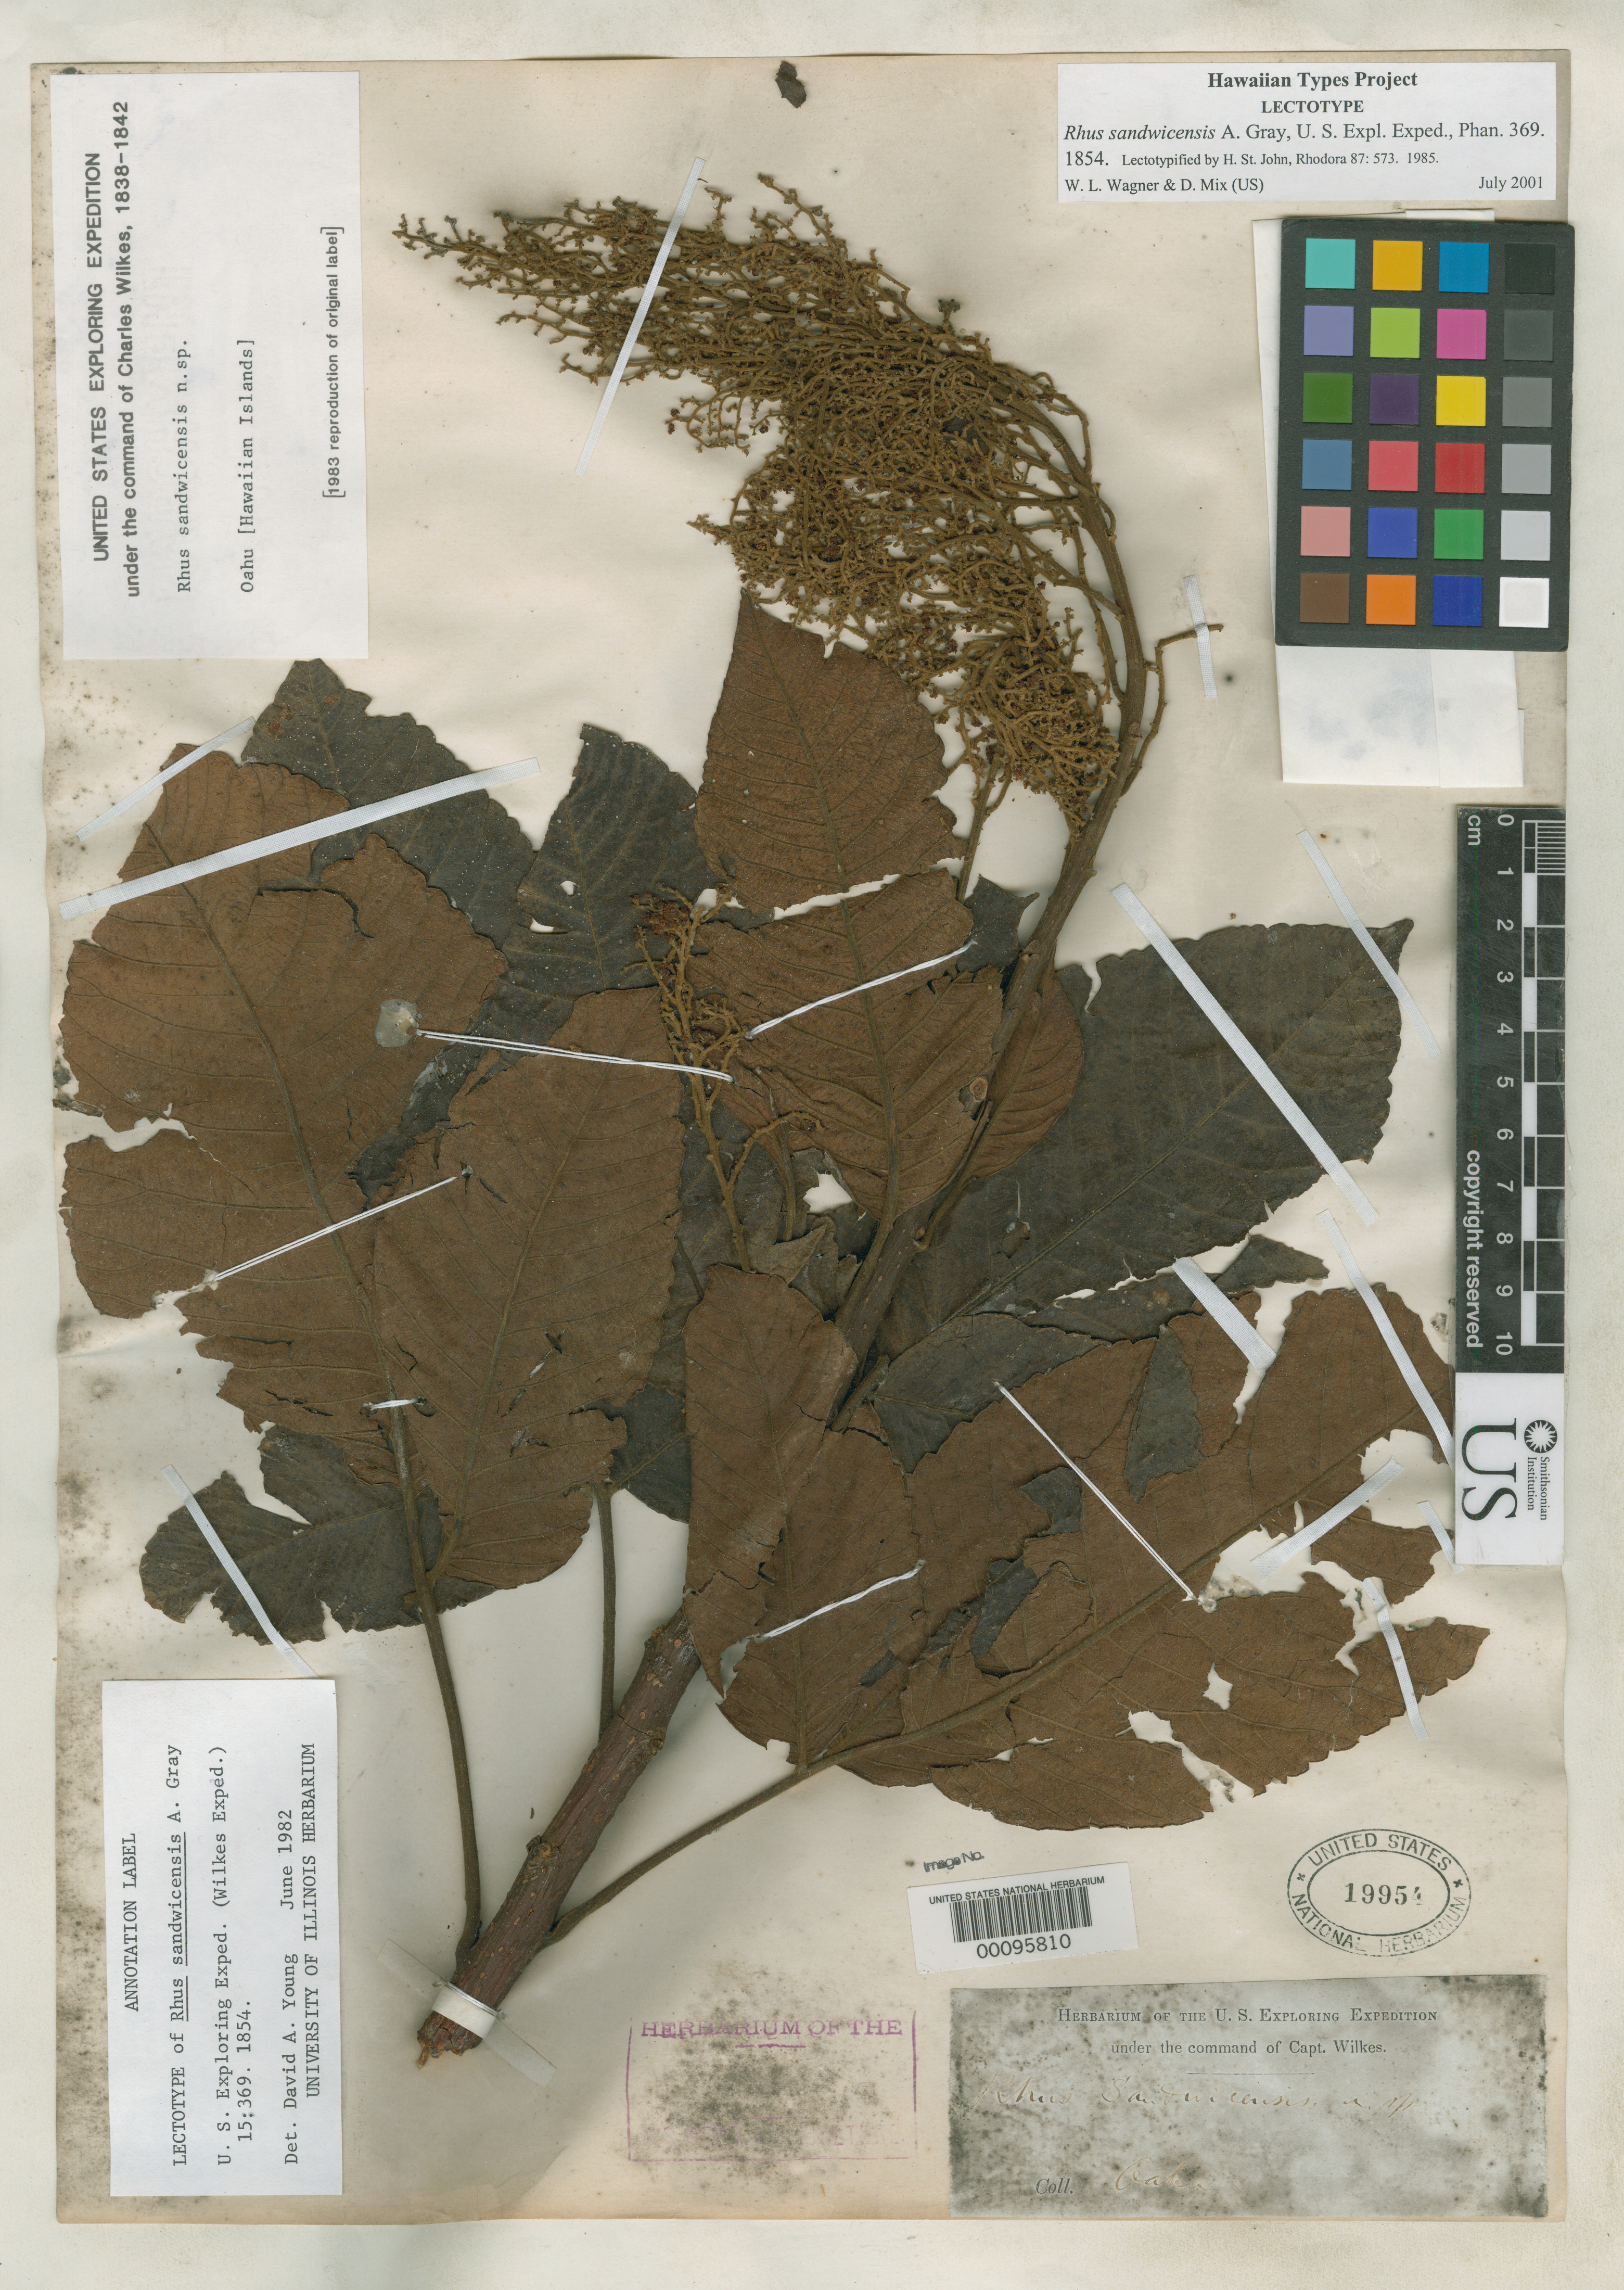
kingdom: Plantae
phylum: Tracheophyta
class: Magnoliopsida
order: Sapindales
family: Anacardiaceae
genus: Rhus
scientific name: Rhus sandwicensis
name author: A. Gray in Wilkes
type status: Syntype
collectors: Wilkes Explor. Exped.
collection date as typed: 1838 to -- --- 1842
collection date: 1838/1842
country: United States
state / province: Hawaii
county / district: Honolulu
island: Oahu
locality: Behind Honolulu.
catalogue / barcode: US 19954